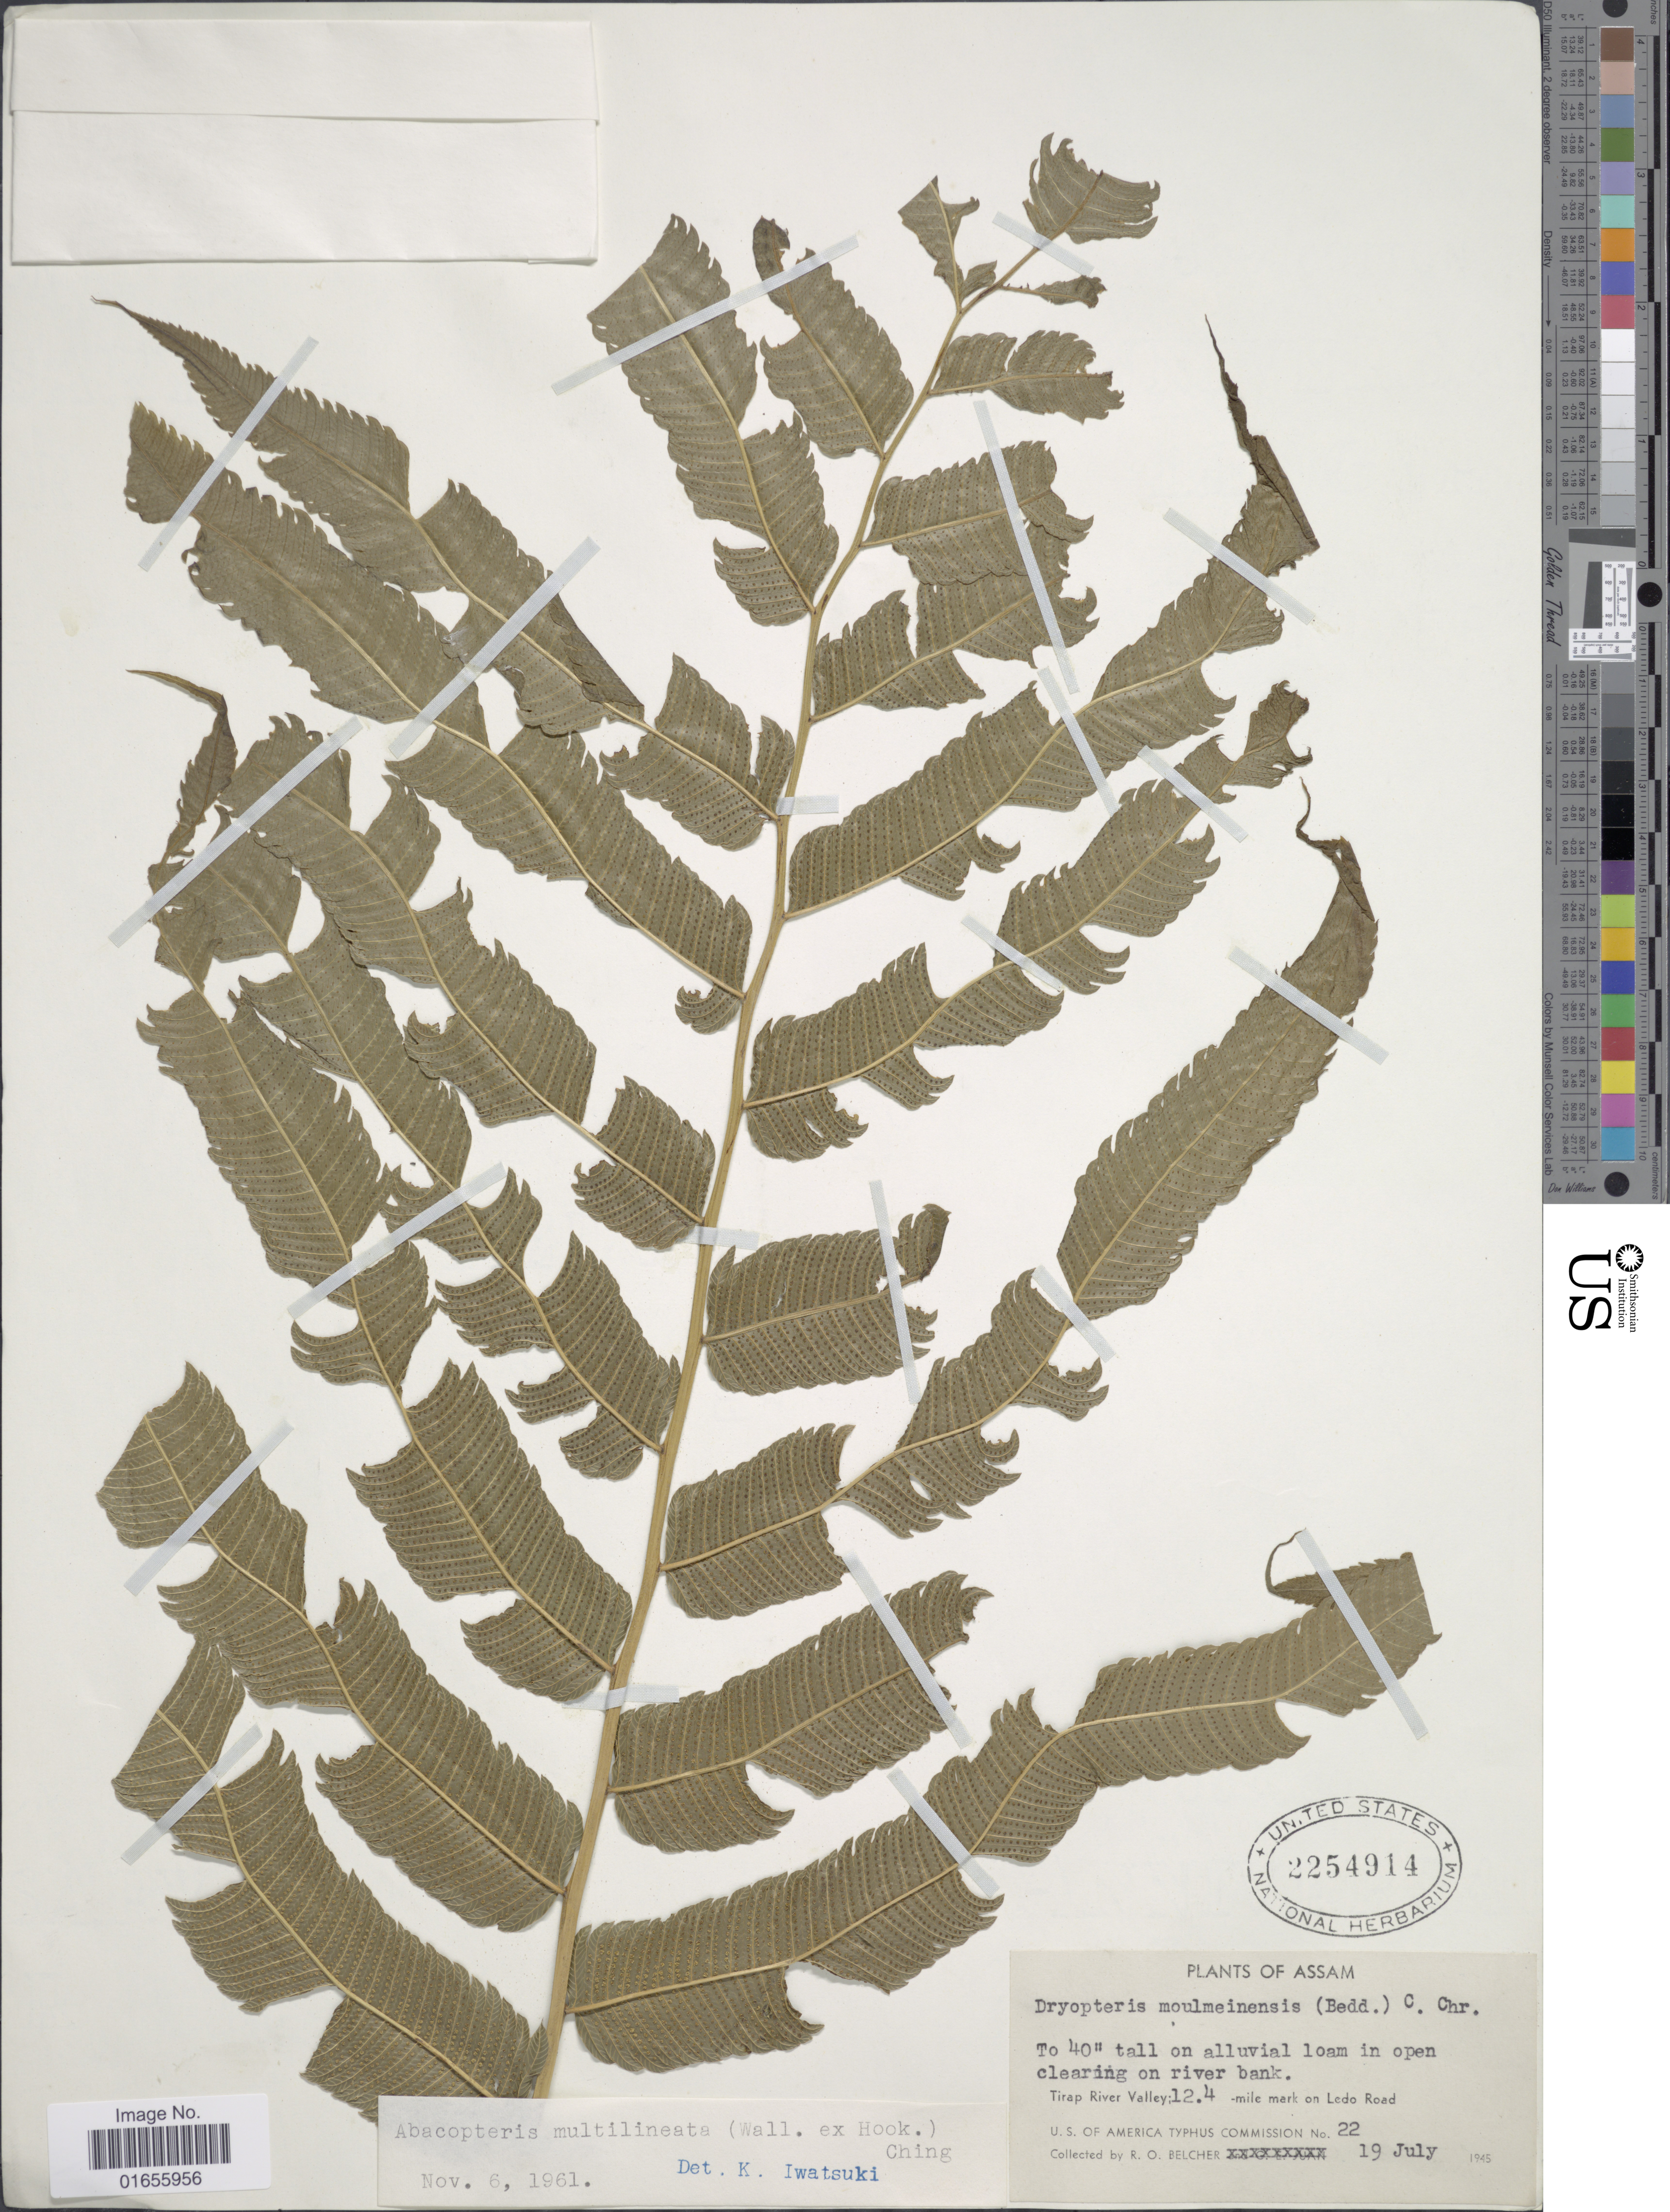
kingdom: Plantae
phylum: Tracheophyta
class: Polypodiopsida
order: Polypodiales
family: Thelypteridaceae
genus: Pronephrium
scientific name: Pronephrium nudatum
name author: (Roxb.) Holttum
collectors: R. Belcher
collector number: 22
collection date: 1945-07-19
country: India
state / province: Assam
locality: Tirap River Valley: 12.4 mile mark on Ledo Road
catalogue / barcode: US 2254914